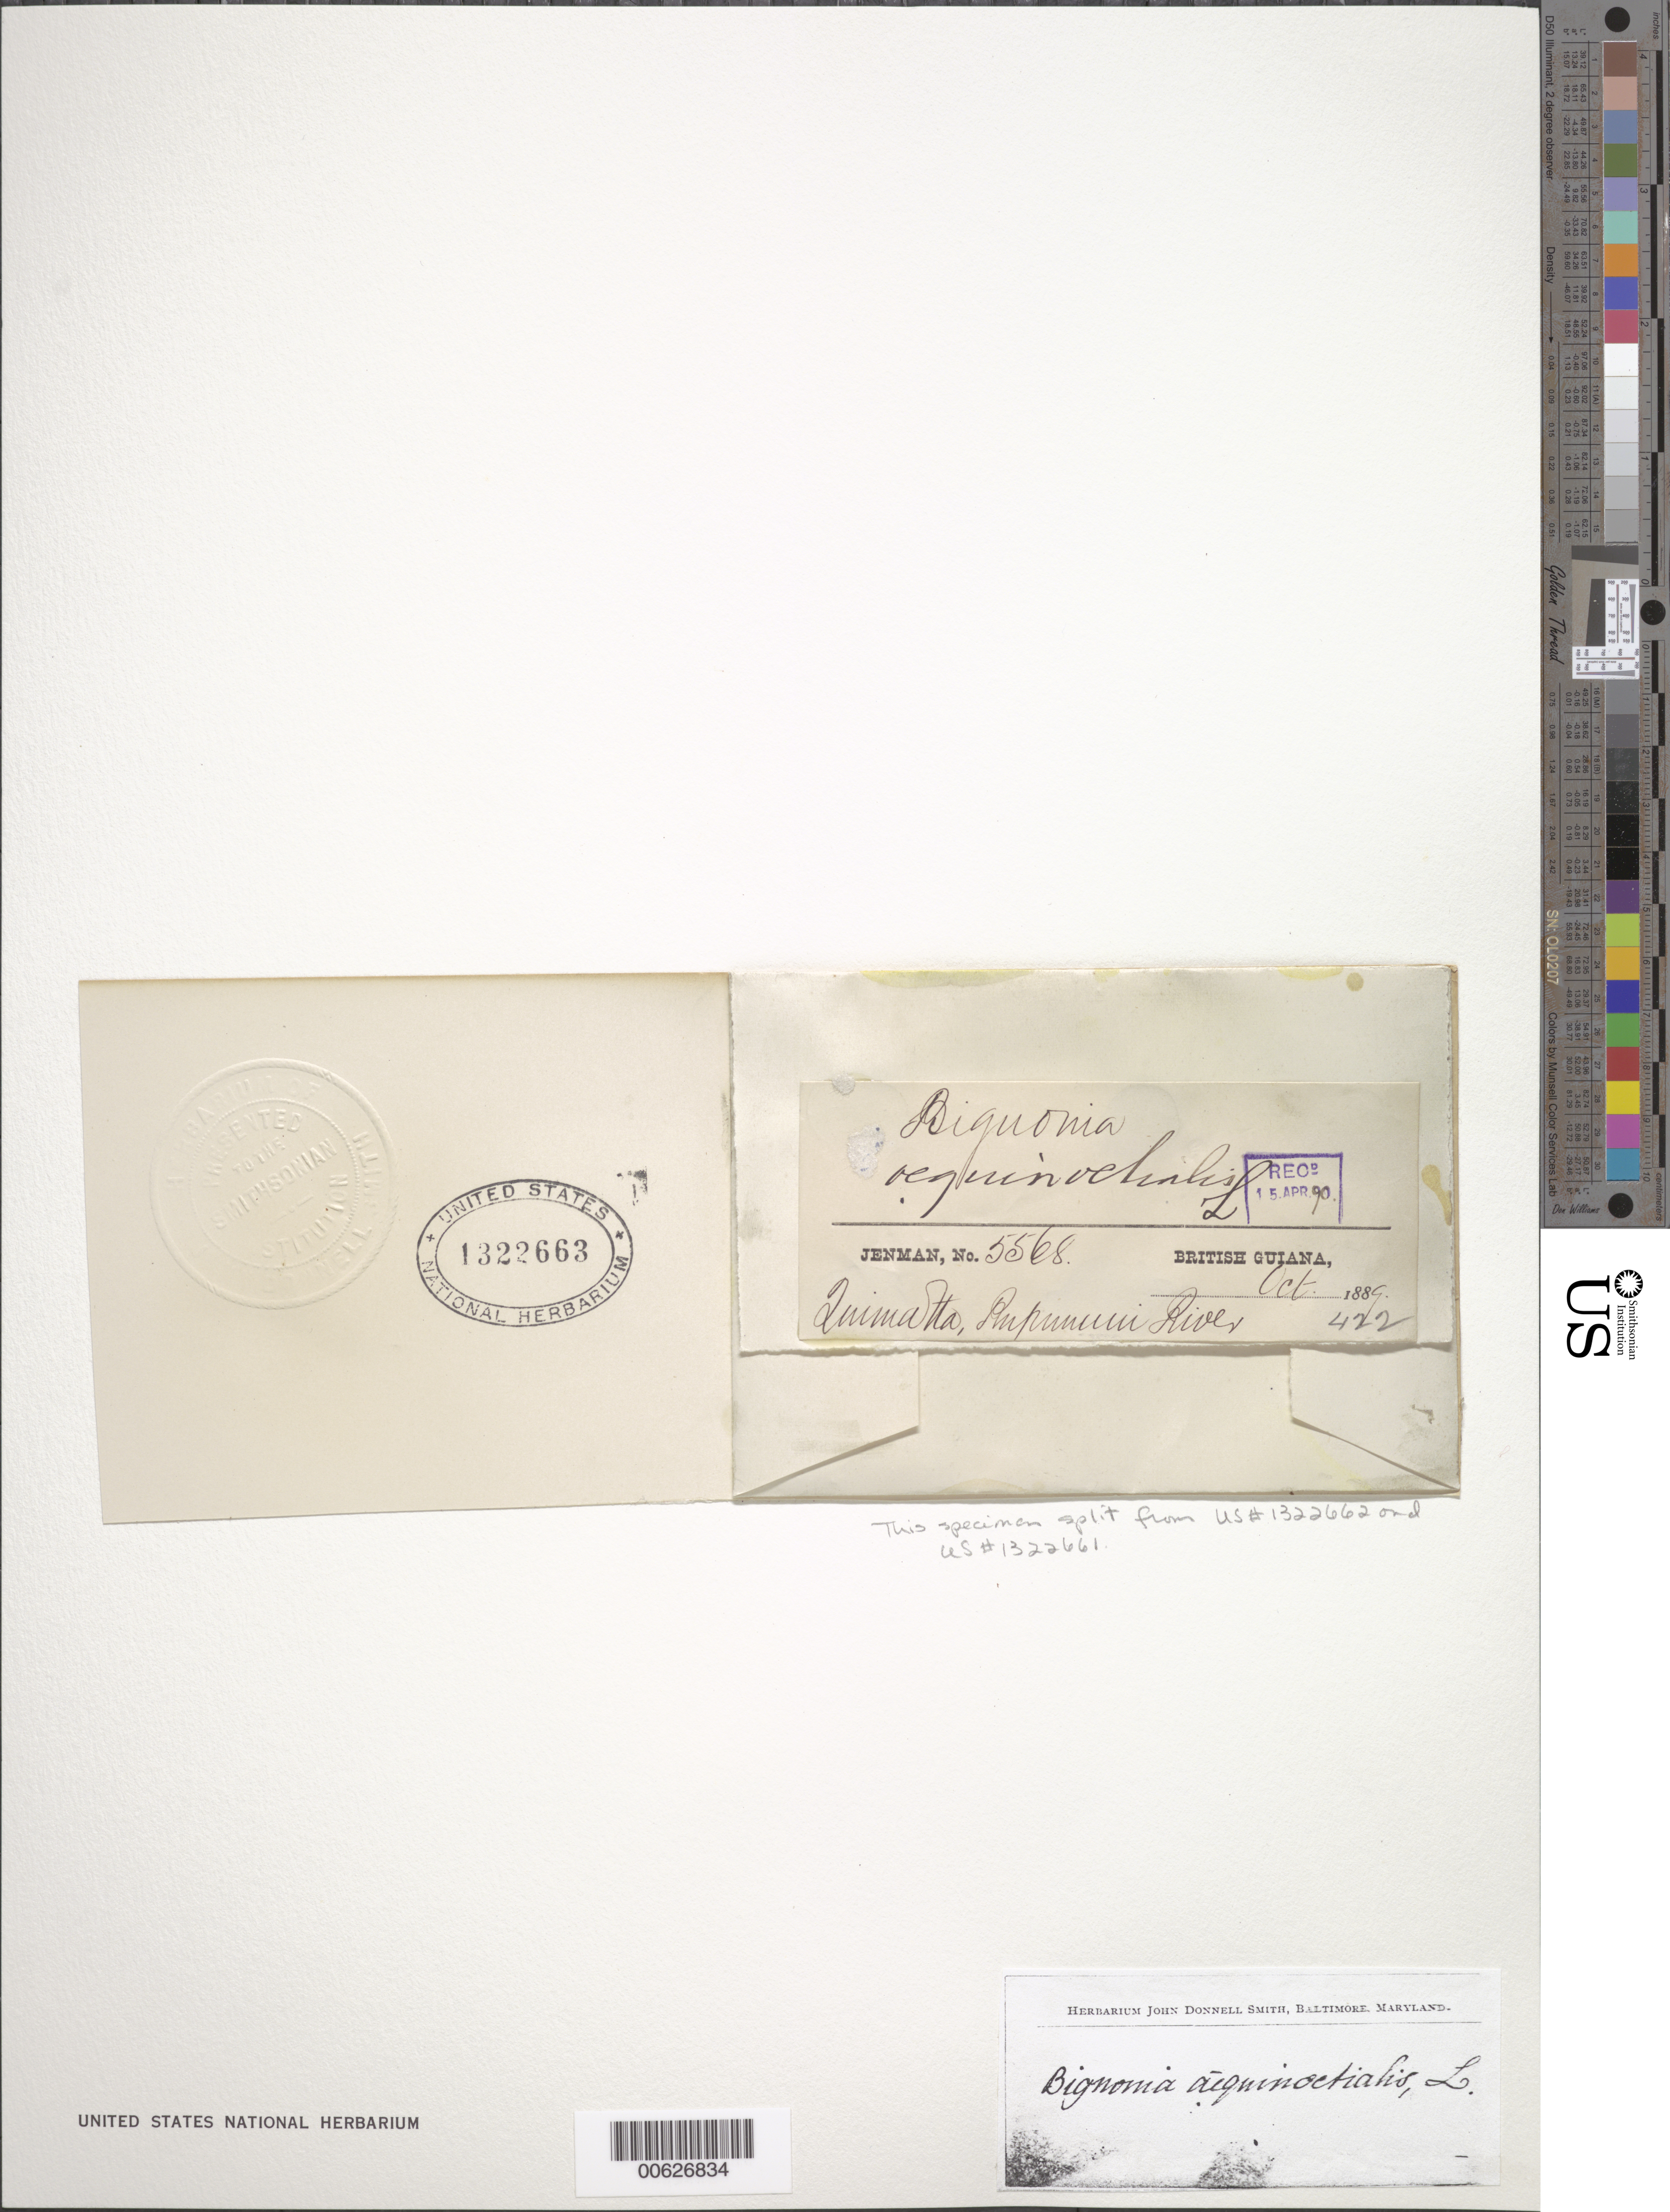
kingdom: Plantae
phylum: Tracheophyta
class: Magnoliopsida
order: Lamiales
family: Bignoniaceae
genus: Bignonia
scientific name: Bignonia aequinoctialis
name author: L.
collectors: G. S. Jenman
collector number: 5568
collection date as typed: October 1889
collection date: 1889-10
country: Guyana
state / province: U. Takutu-U. Essequibo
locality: Quimatta, Rupununi River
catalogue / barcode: US 1322663